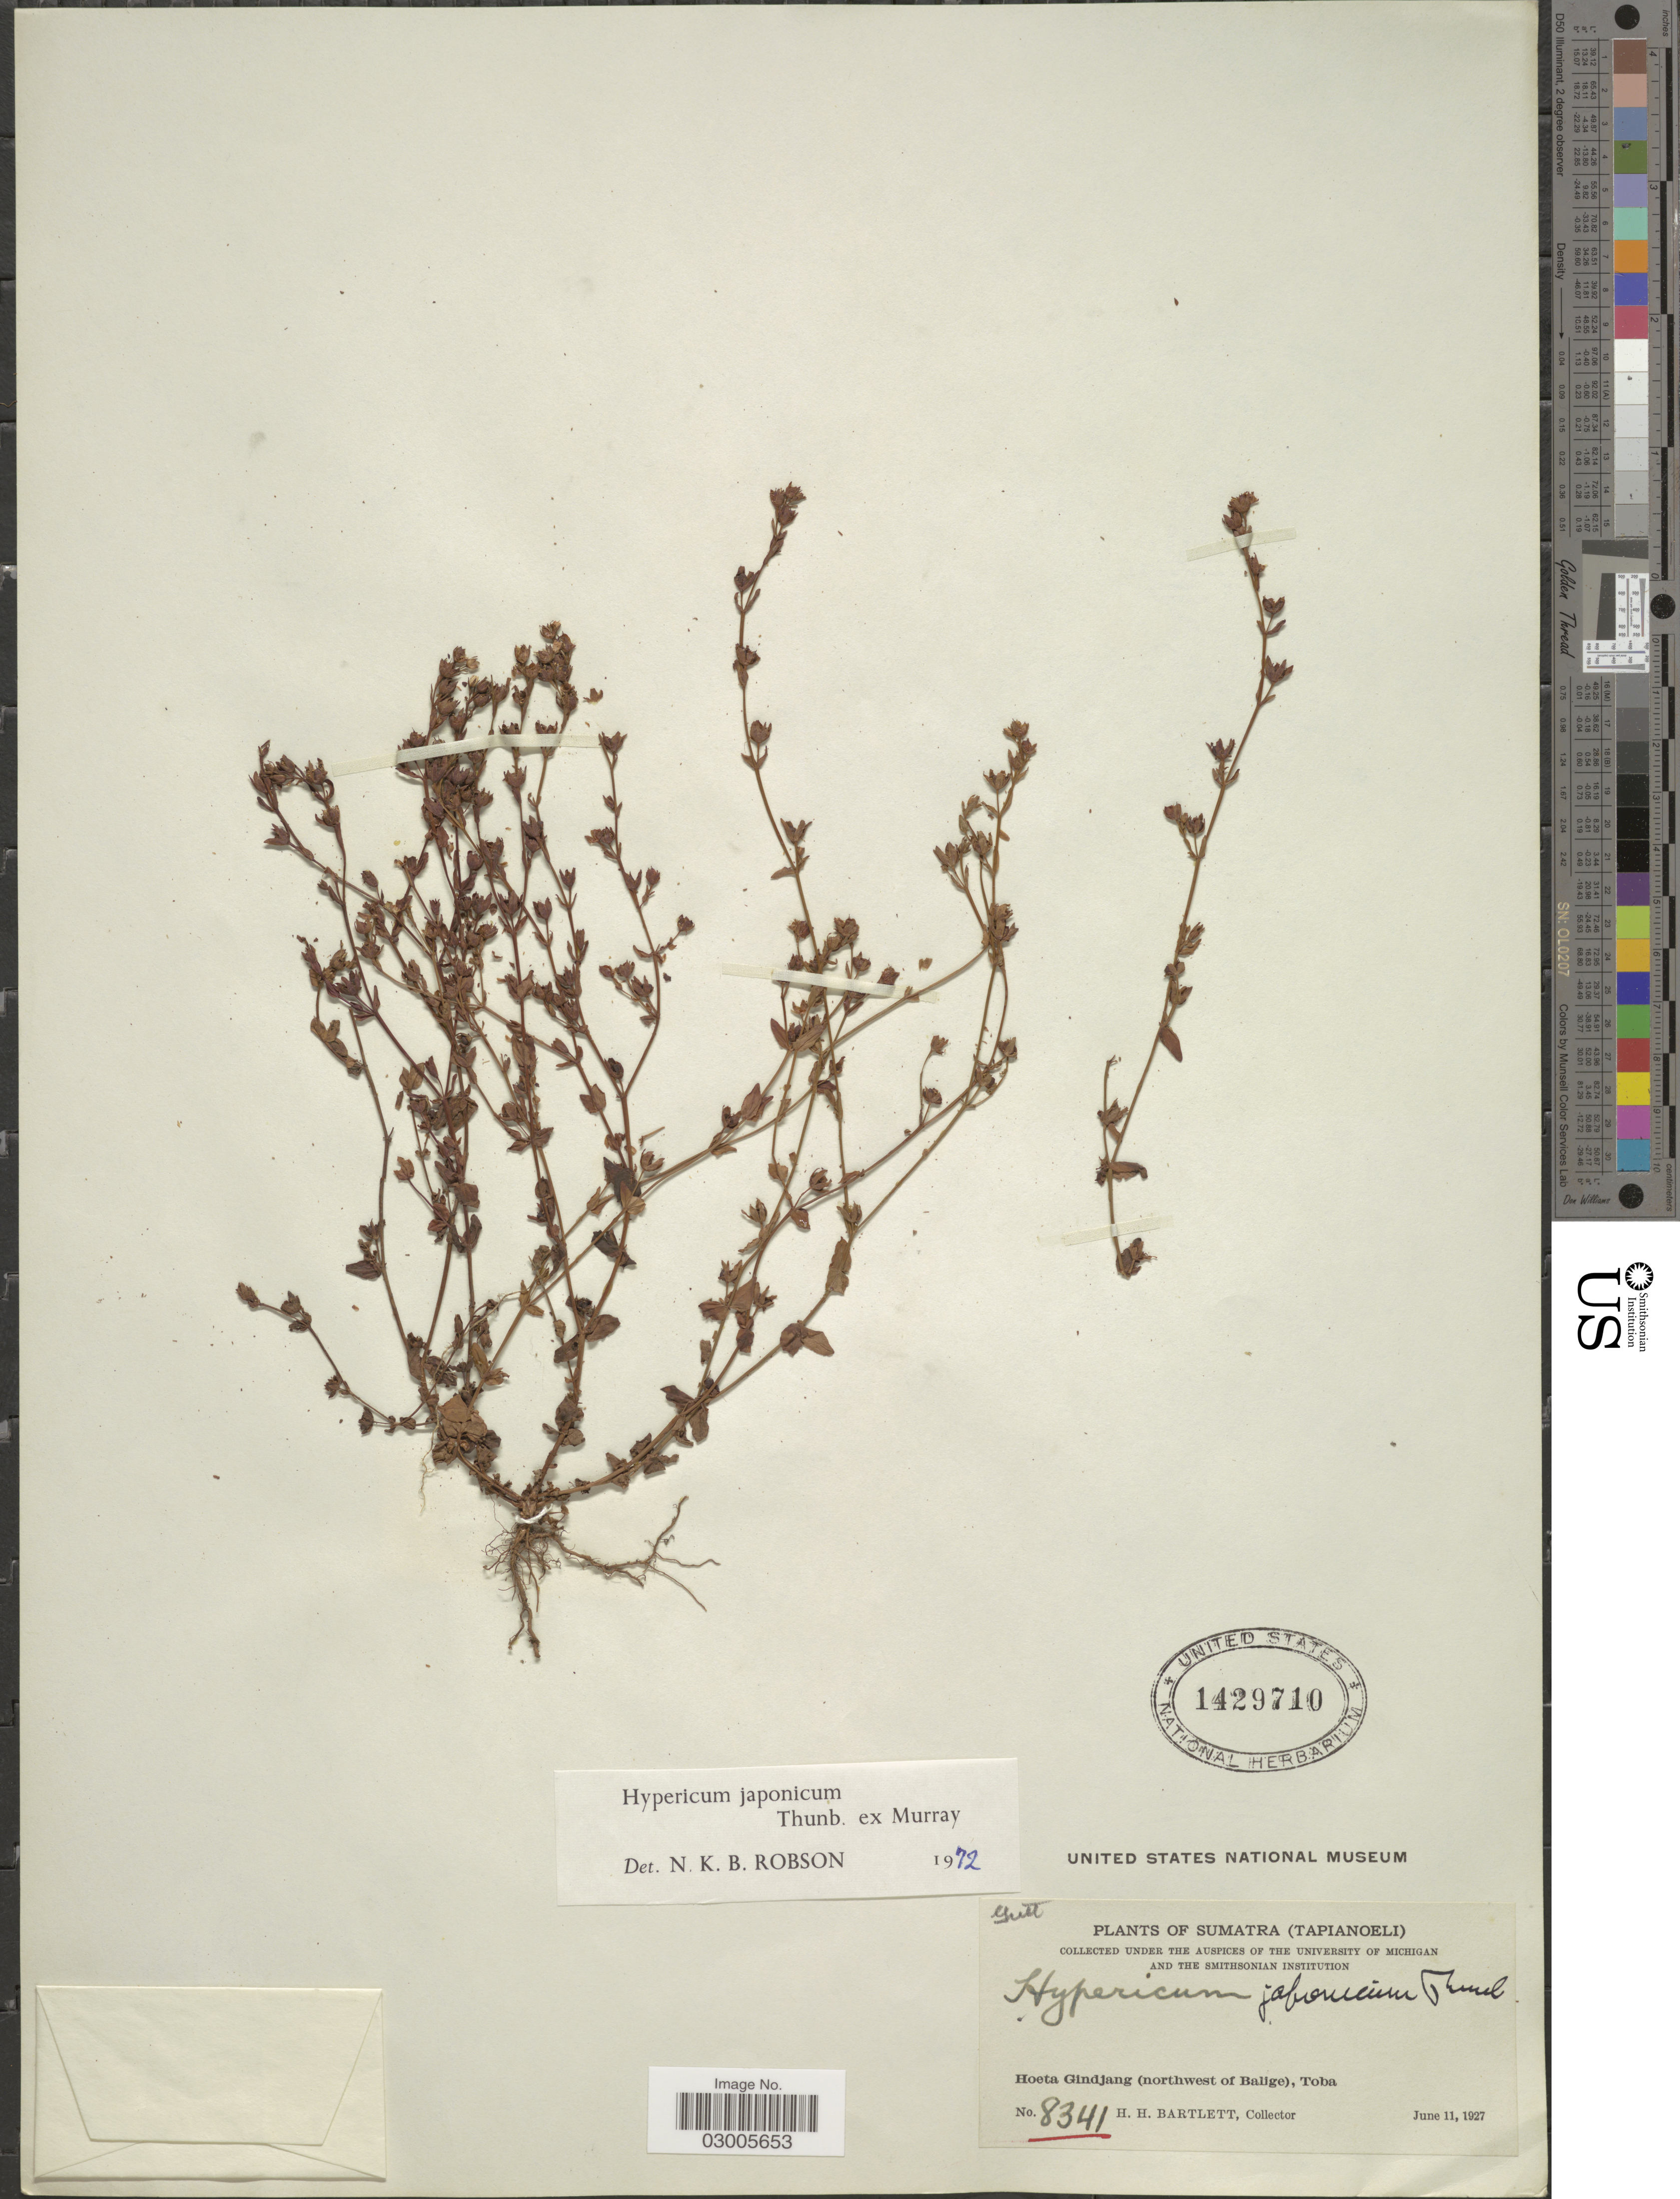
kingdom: Plantae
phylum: Tracheophyta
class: Magnoliopsida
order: Malpighiales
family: Hypericaceae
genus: Hypericum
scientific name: Hypericum japonicum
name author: Thunb.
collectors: H. H. Bartlett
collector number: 8341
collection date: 1927-06-11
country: Indonesia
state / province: Sumatra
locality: (Tapianoeli) Hoeta Gindjang (northwest of Balige), Toba.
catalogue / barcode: US 1429710